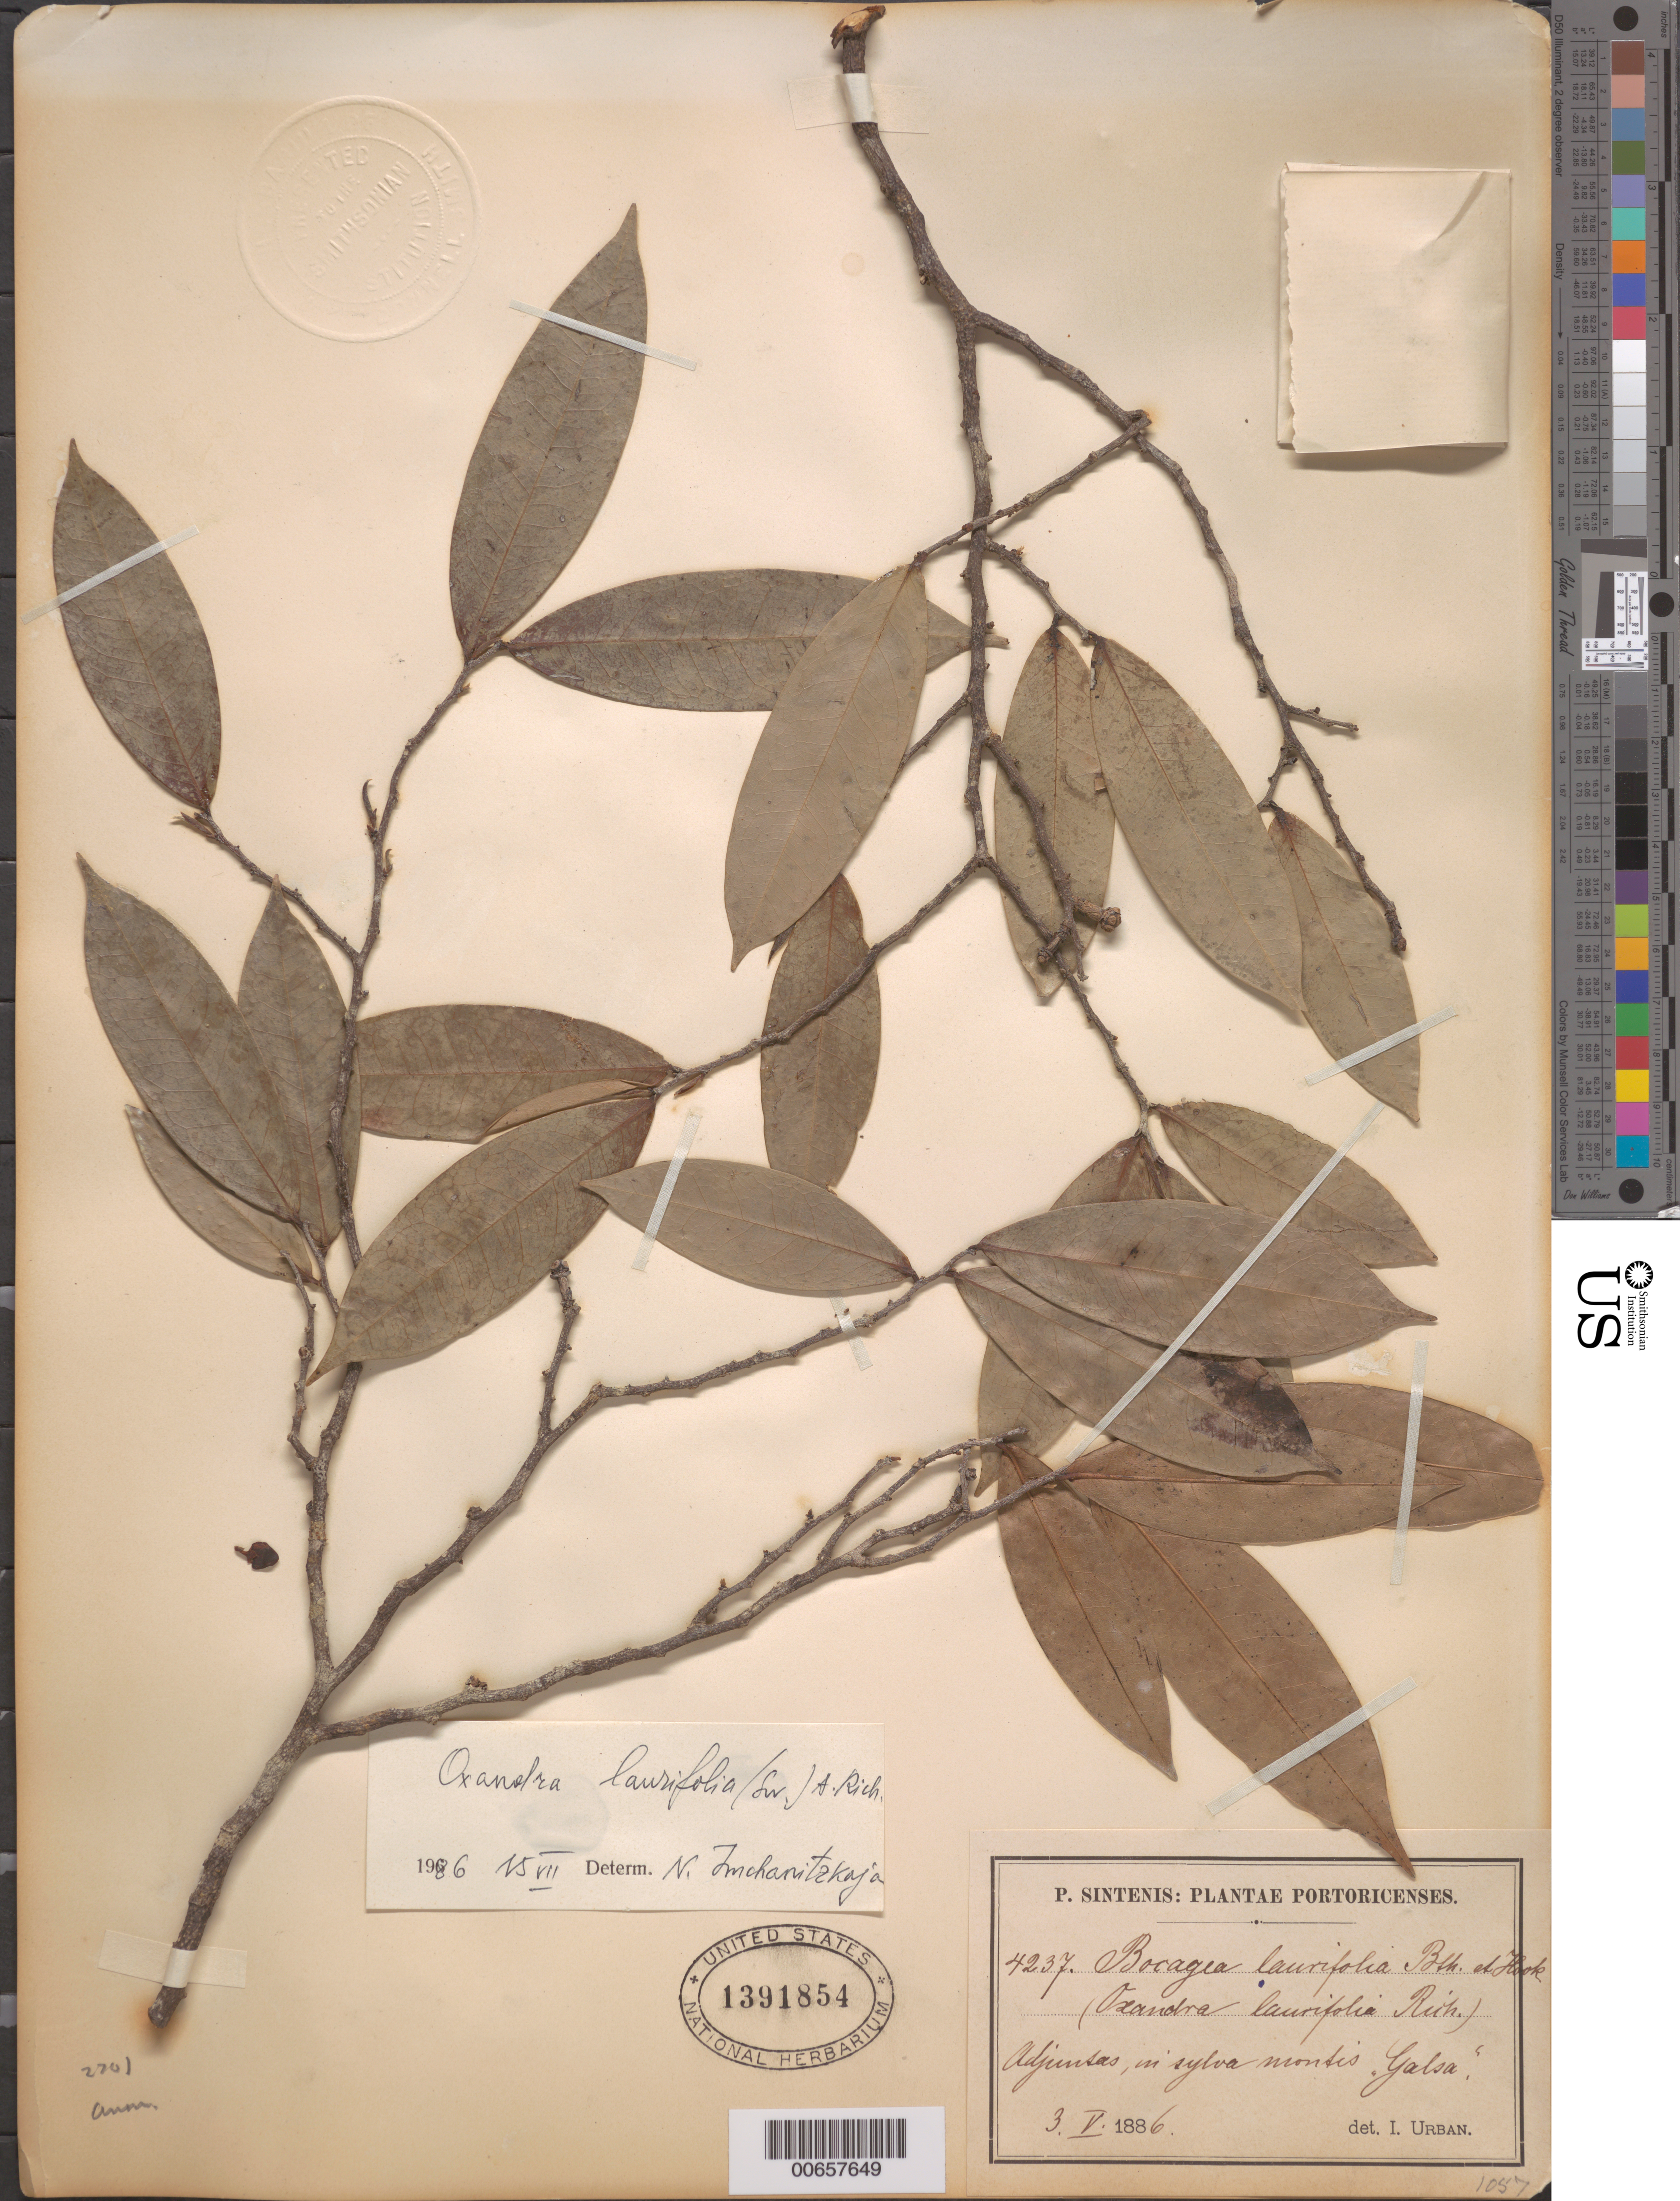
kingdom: Plantae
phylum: Tracheophyta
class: Magnoliopsida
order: Magnoliales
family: Annonaceae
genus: Oxandra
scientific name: Oxandra laurifolia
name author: (Sw.) A. Rich.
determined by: McChanitzkaja, N.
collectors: P. Sintenis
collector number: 4237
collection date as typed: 03 May 1886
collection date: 1886-05-03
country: Puerto Rico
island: Greater Antilles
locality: Adjuntas, in sylva montis Galsa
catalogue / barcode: US 1391854